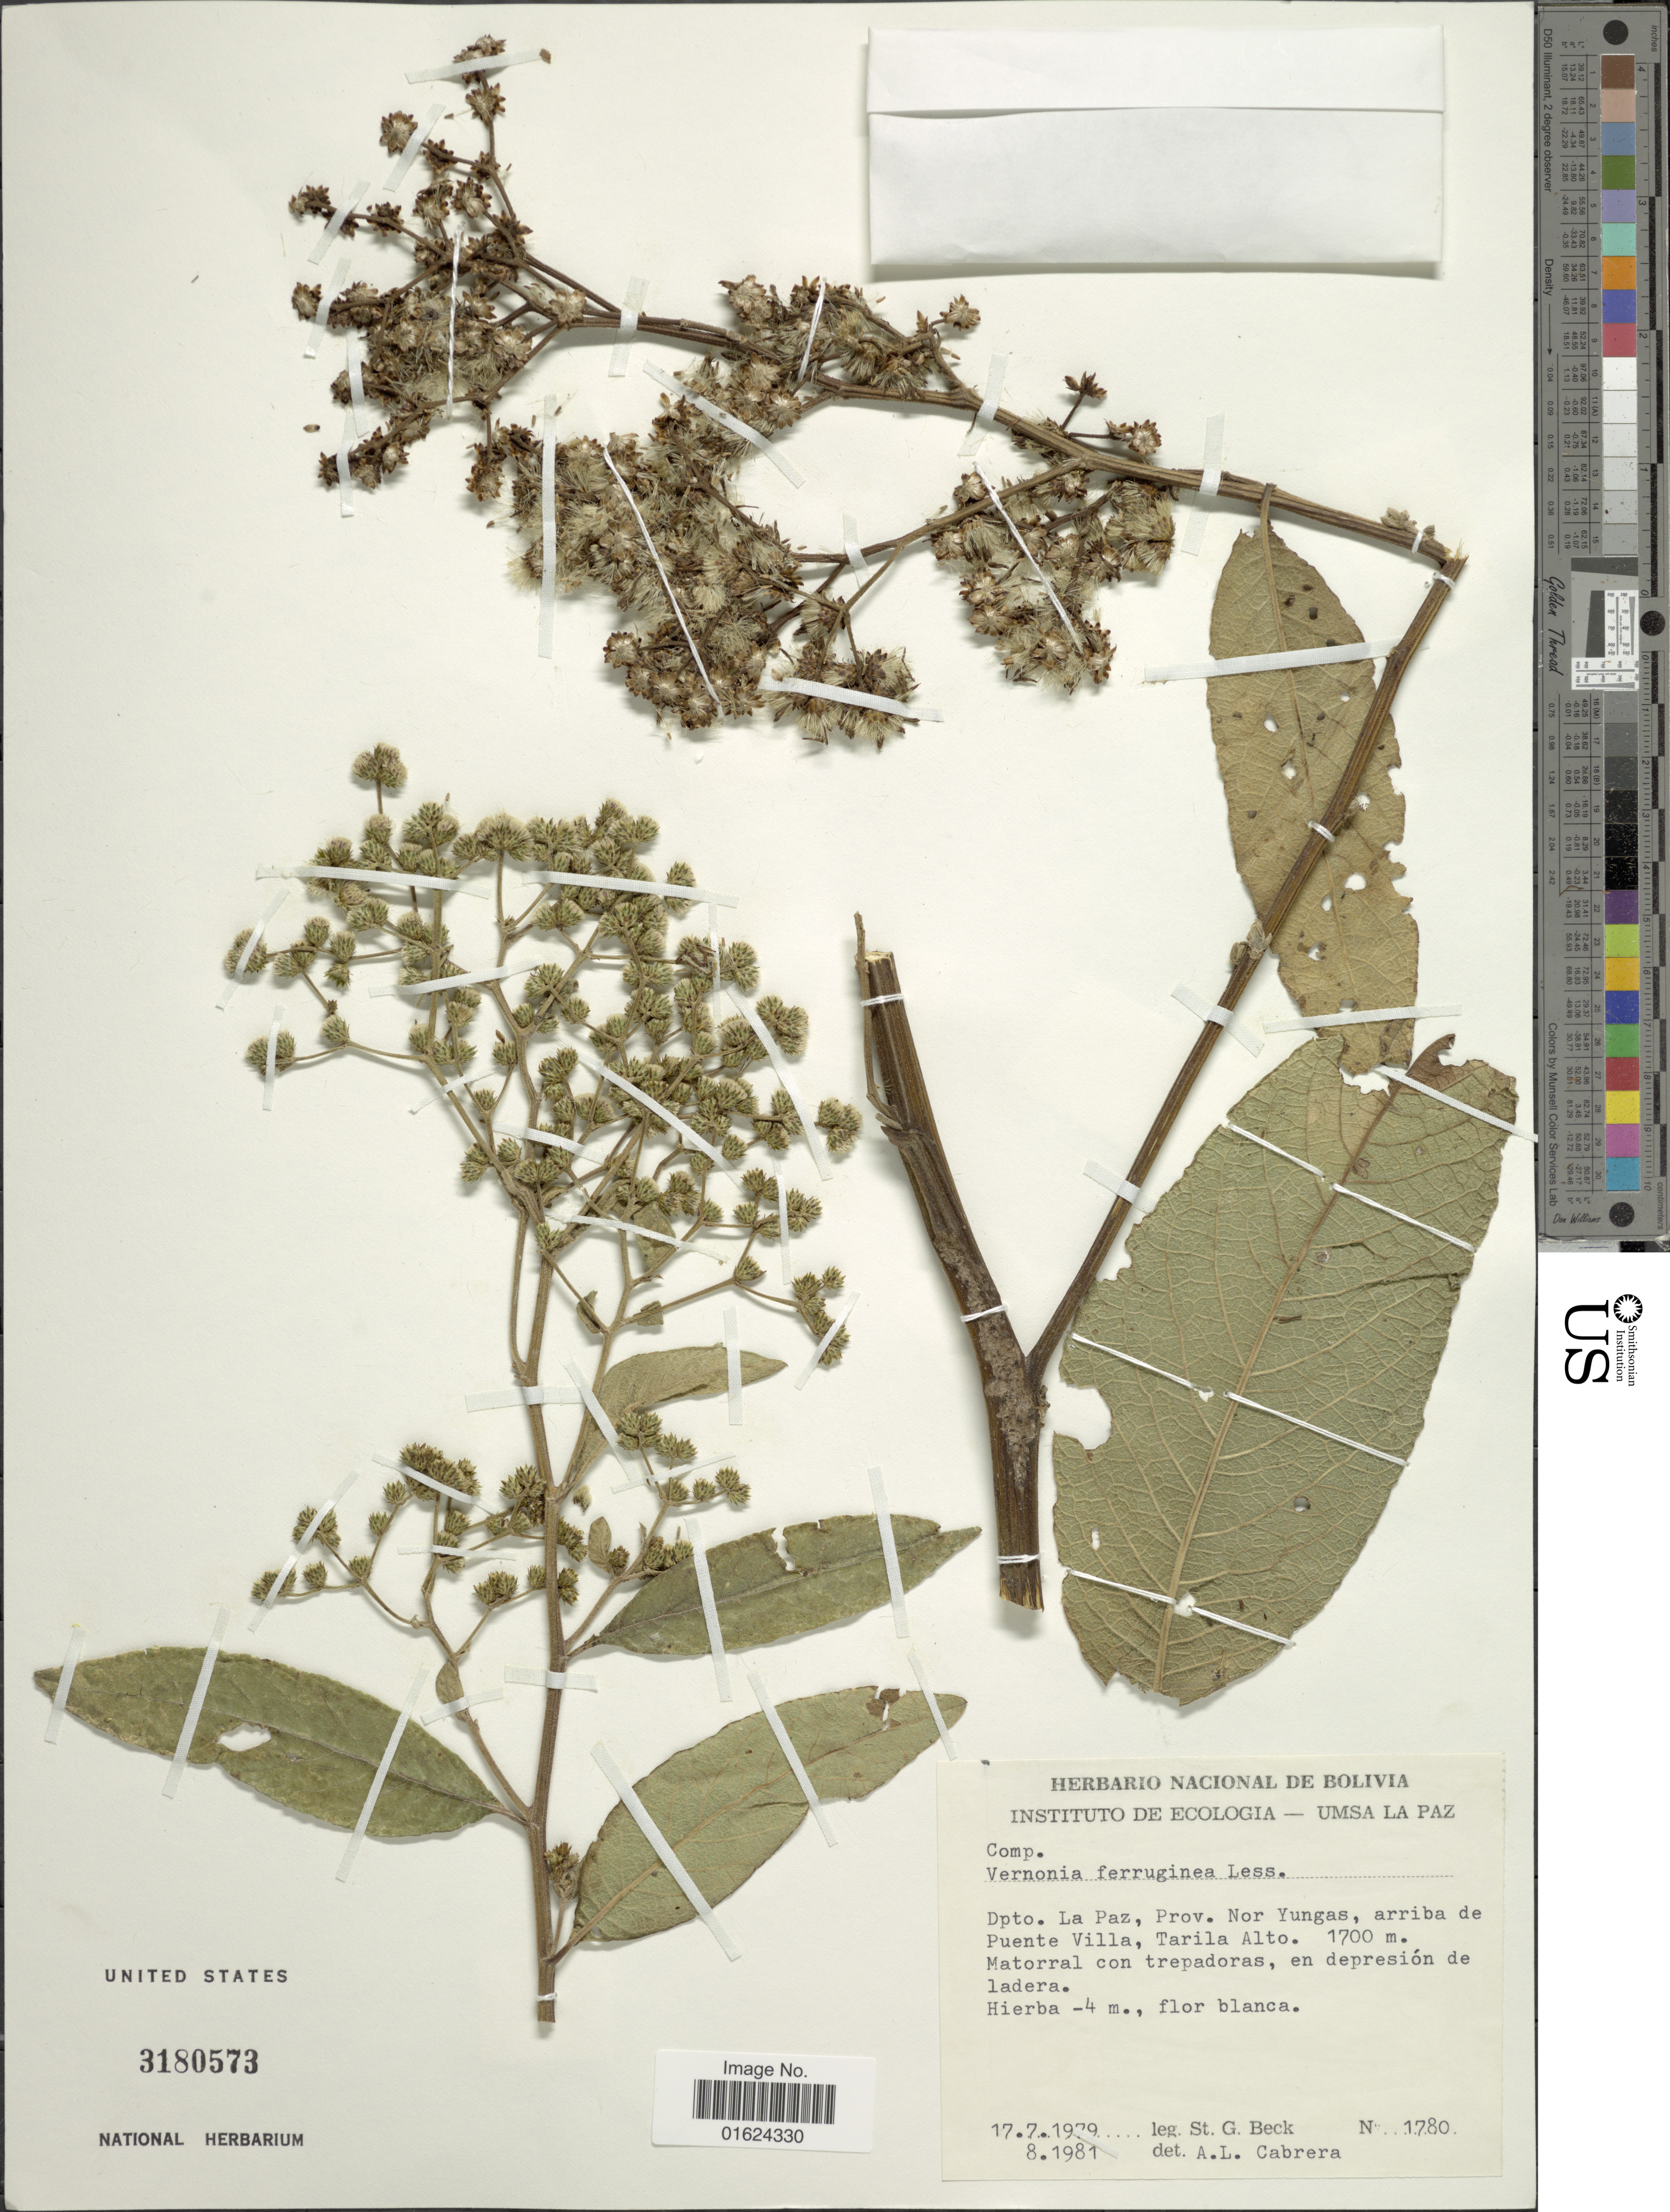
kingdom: Plantae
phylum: Tracheophyta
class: Magnoliopsida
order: Asterales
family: Asteraceae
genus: Vernonanthura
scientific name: Vernonanthura ferruginea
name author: (Less.) H. Rob.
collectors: S. G. Beck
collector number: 1780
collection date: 1979-07-17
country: Bolivia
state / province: La Paz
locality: Dpto. La Paz. Prov. Nor Yungas, arriva dePuente Villa, Tarila Alto.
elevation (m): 1700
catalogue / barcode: US 3180573